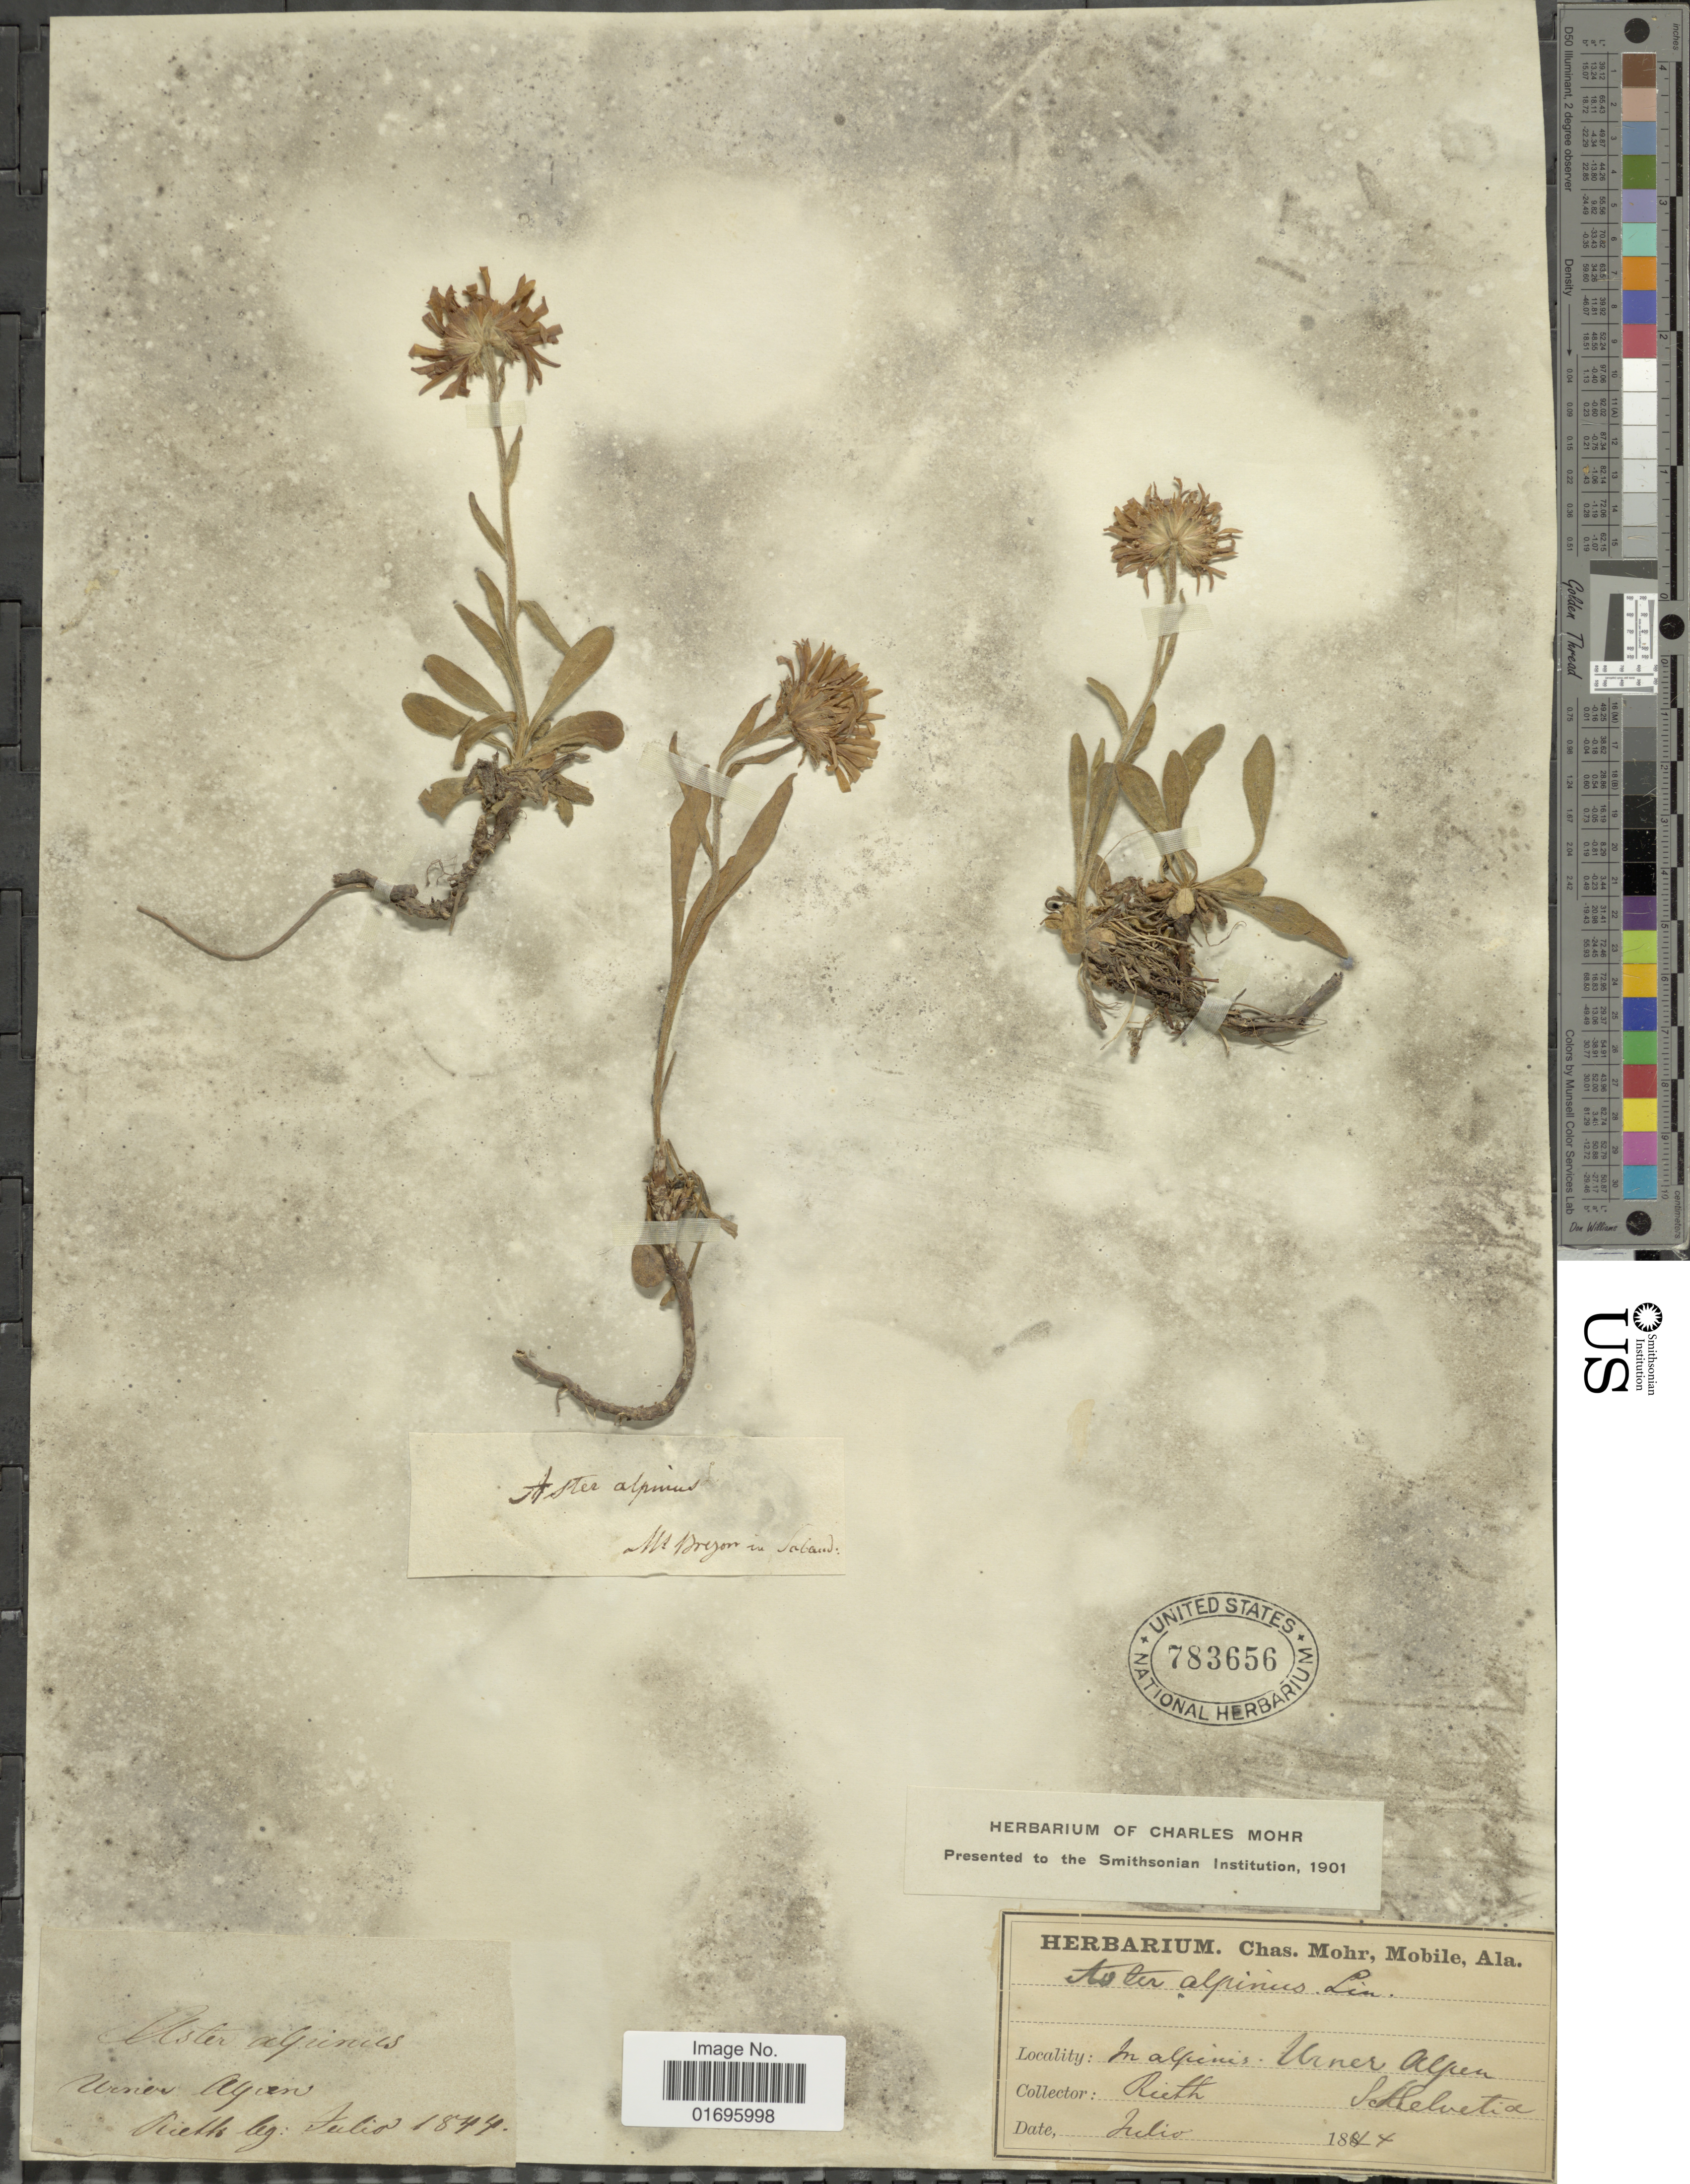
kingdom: Plantae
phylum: Tracheophyta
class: Magnoliopsida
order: Asterales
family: Asteraceae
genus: Aster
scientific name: Aster alpinus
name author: L.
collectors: -. Rieth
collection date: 1844-07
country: Switzerland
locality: In alpinis Urner Alpen. Helvetia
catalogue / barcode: US 783656